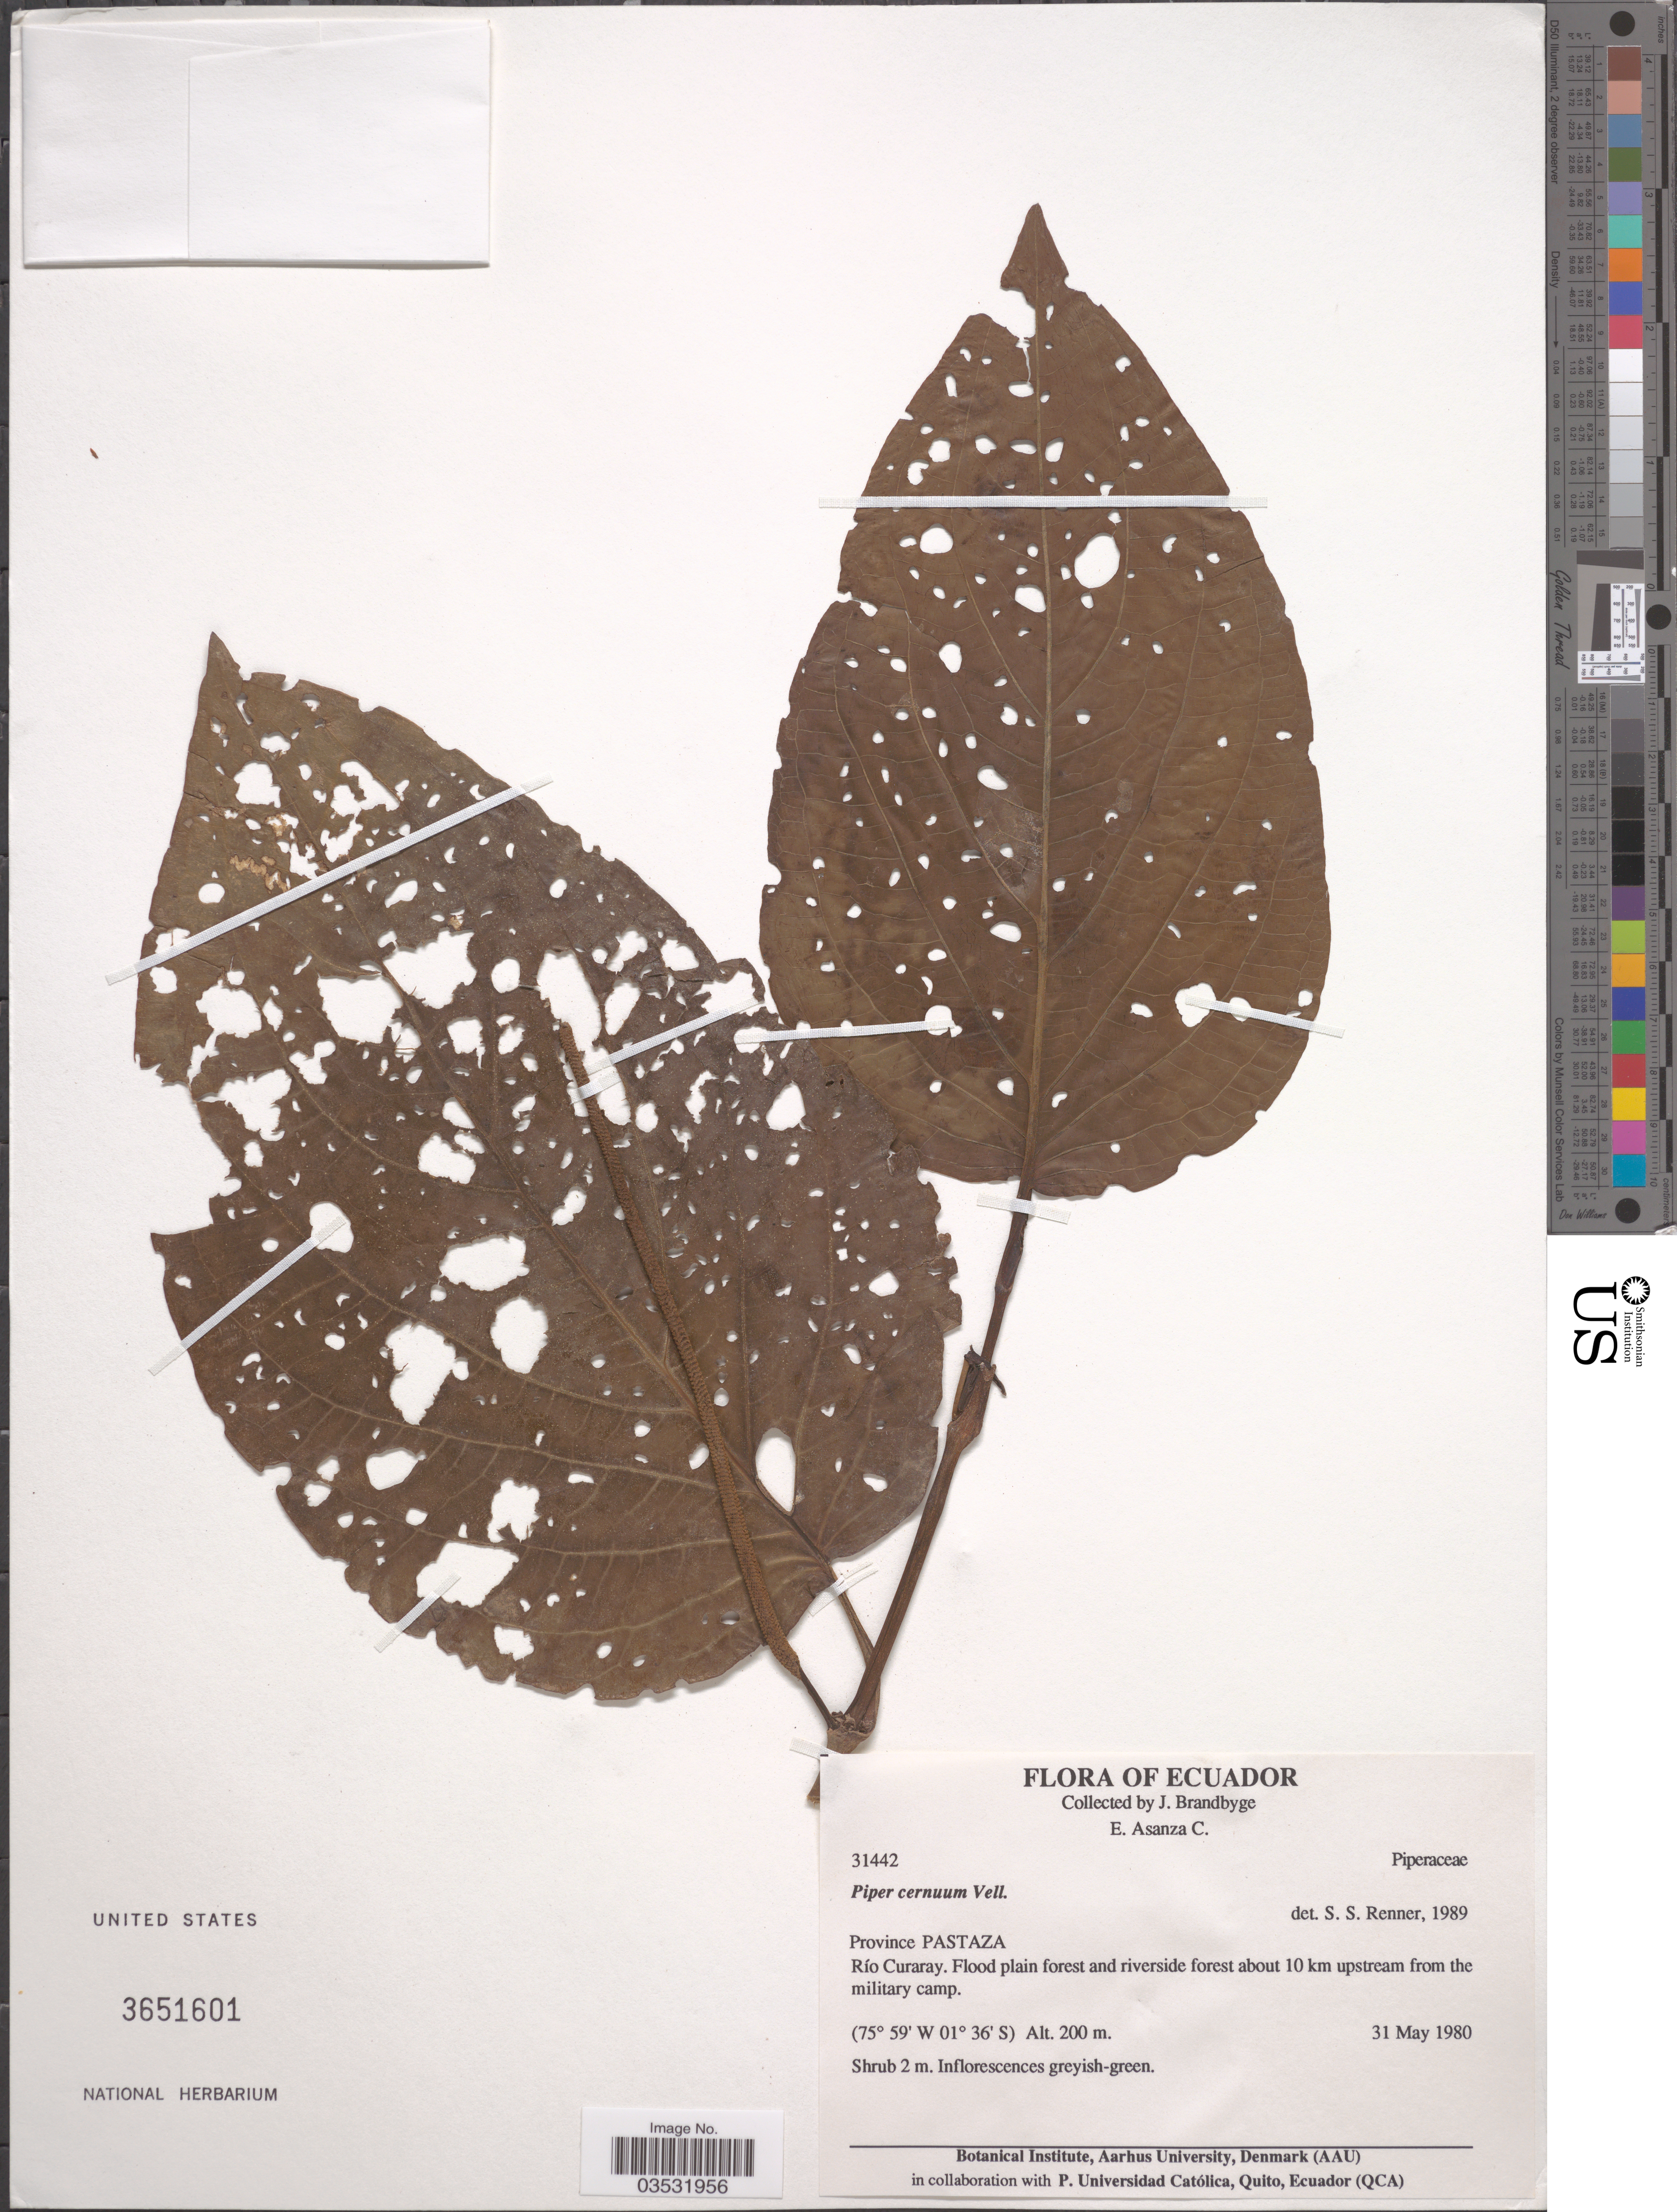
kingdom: Plantae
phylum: Tracheophyta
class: Magnoliopsida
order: Piperales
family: Piperaceae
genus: Piper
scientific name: Piper cernuum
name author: Vell.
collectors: J. Brandbyge & E. Asanza C.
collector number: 31442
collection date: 1980-05-31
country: Ecuador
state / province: Pastaza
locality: Río Curaray. Flood plain forest and riverside forest about 10 km upstream from the military camp.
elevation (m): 200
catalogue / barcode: US 3651601